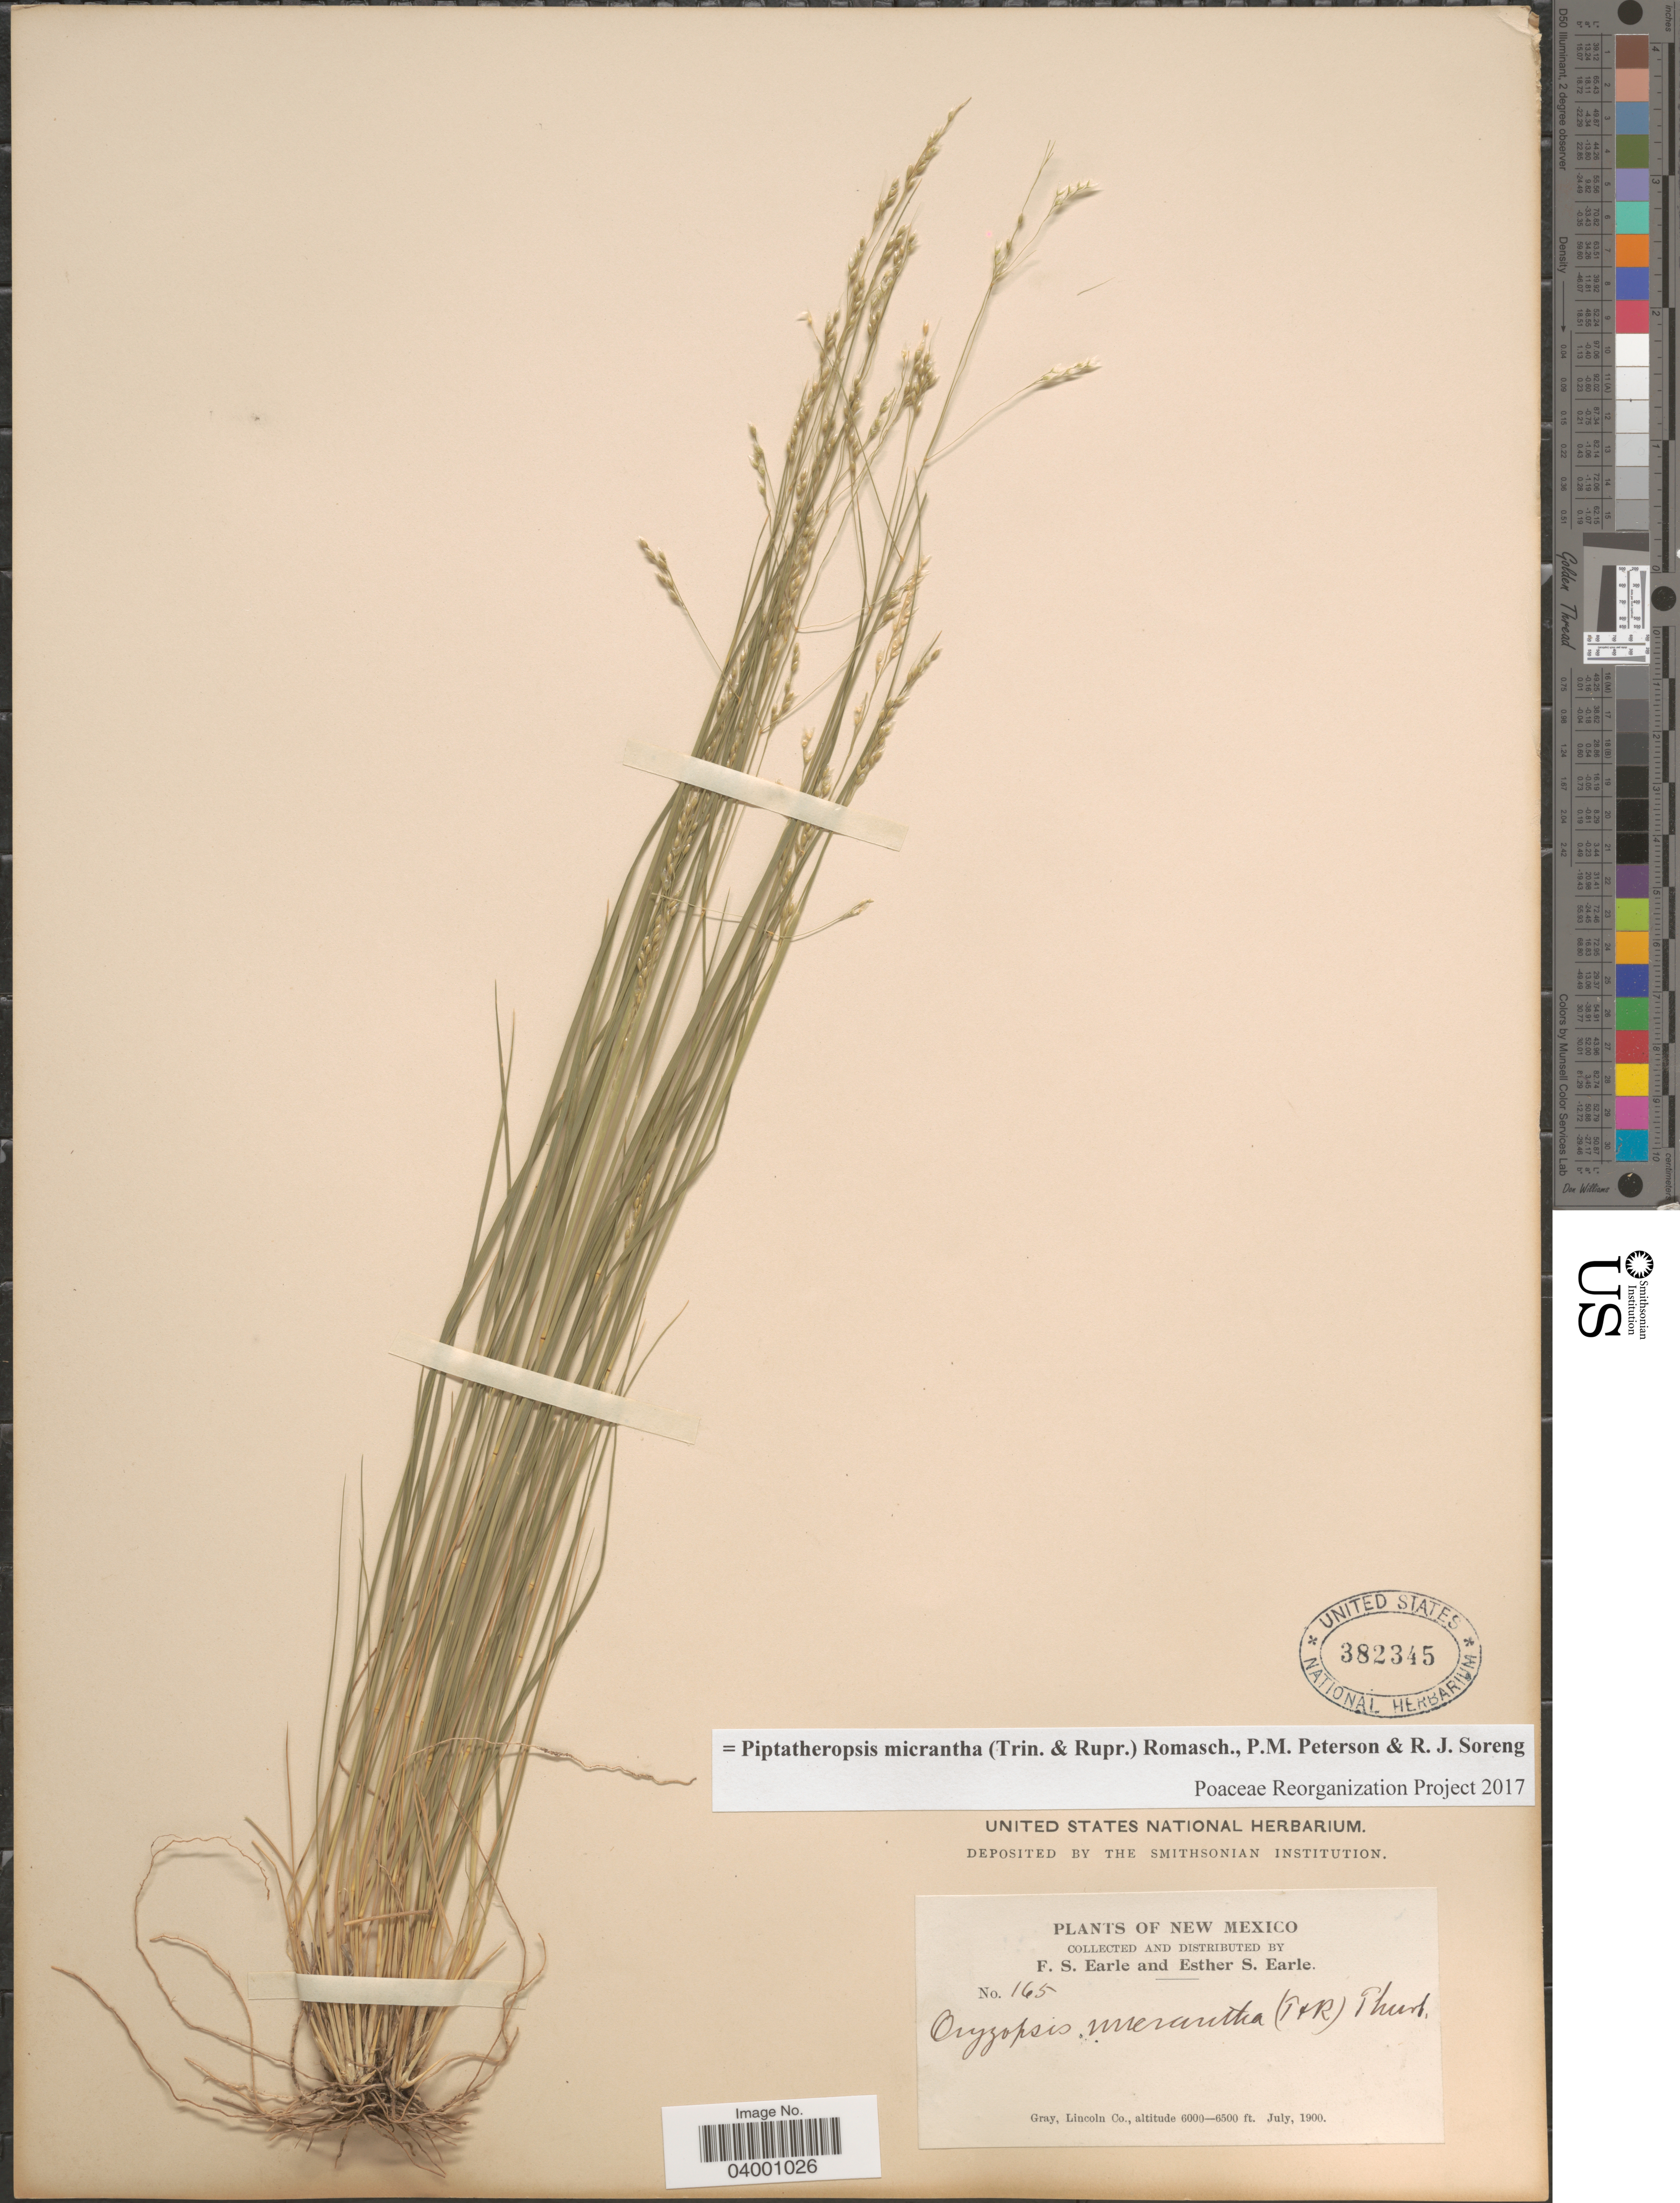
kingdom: Plantae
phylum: Tracheophyta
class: Liliopsida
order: Poales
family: Poaceae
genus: Piptatheropsis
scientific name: Piptatheropsis micrantha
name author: (Trin. & Rupr.) Romasch.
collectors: F. S. Earle & E. S. Earle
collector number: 165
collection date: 1900-07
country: United States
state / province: New Mexico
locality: Gray, Lincoln Co.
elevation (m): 1829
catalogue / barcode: US 382345